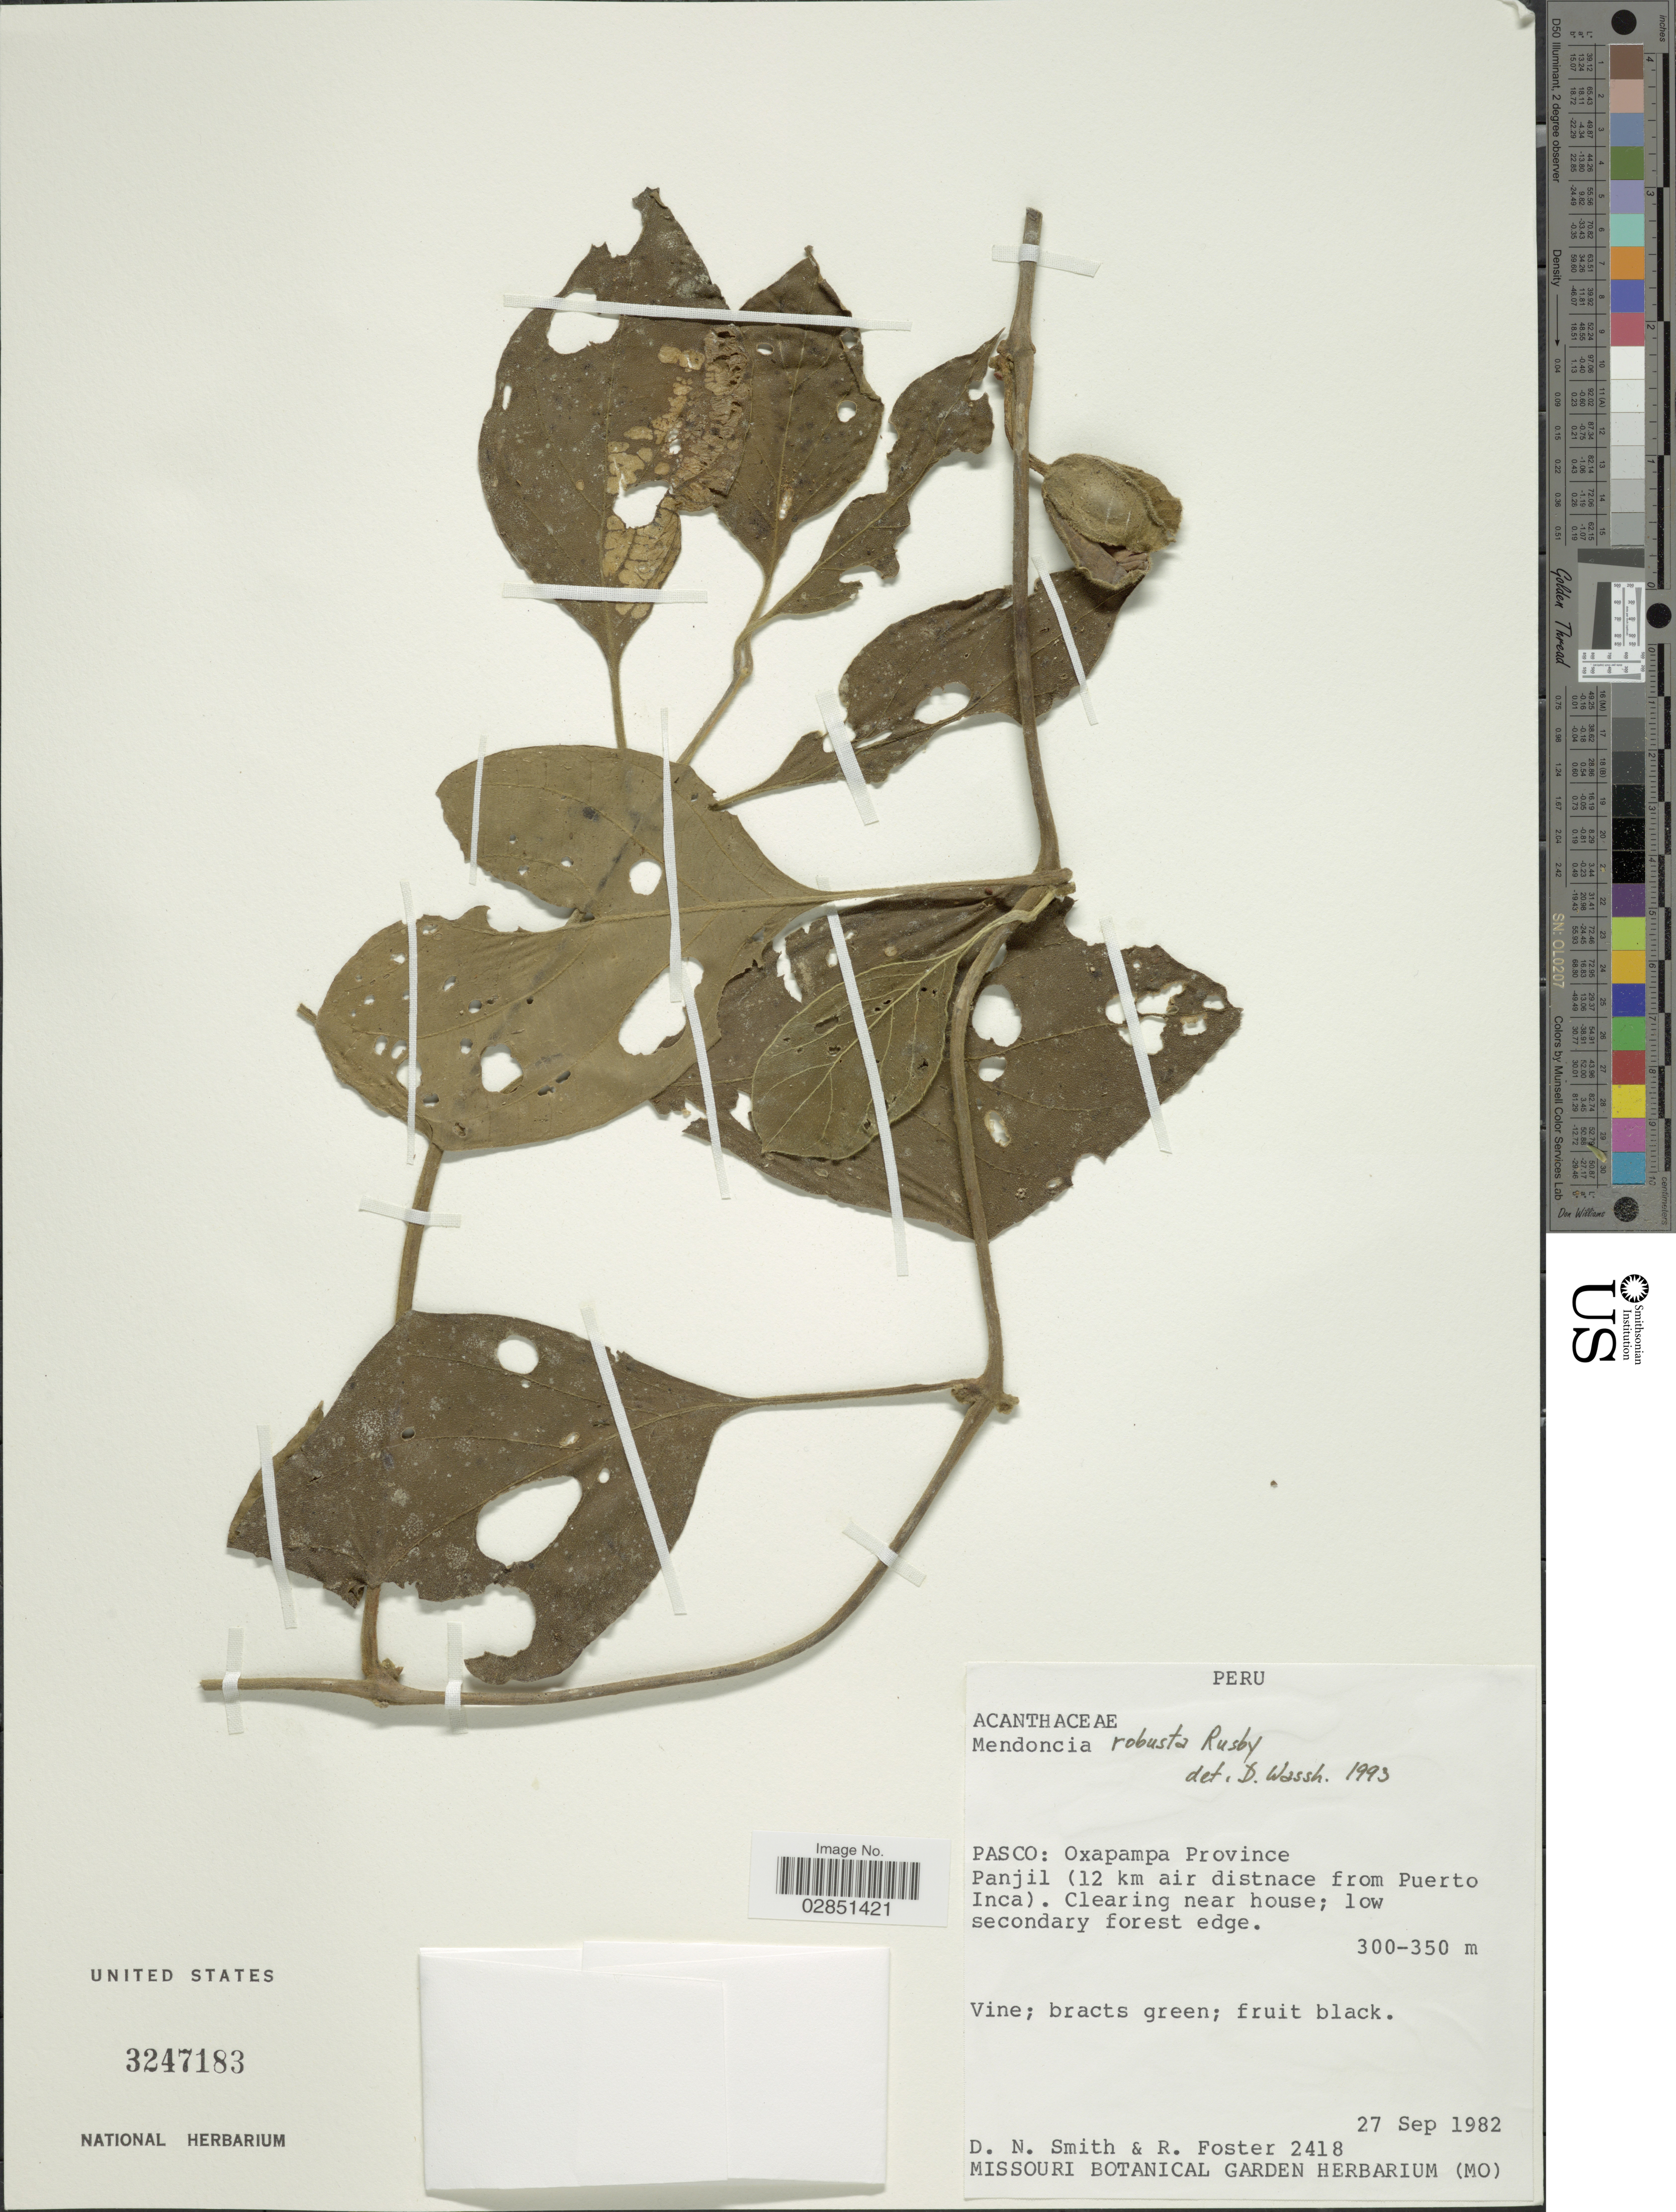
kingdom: Plantae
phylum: Tracheophyta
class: Magnoliopsida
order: Lamiales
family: Acanthaceae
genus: Mendoncia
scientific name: Mendoncia robusta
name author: Rusby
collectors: D. Smith & R. Foster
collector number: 2418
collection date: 1982-09-27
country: Peru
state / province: Pasco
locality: Oxapampa Province. Panjil (12km air distnace from Puerto Inca).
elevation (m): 300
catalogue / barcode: US 3247183